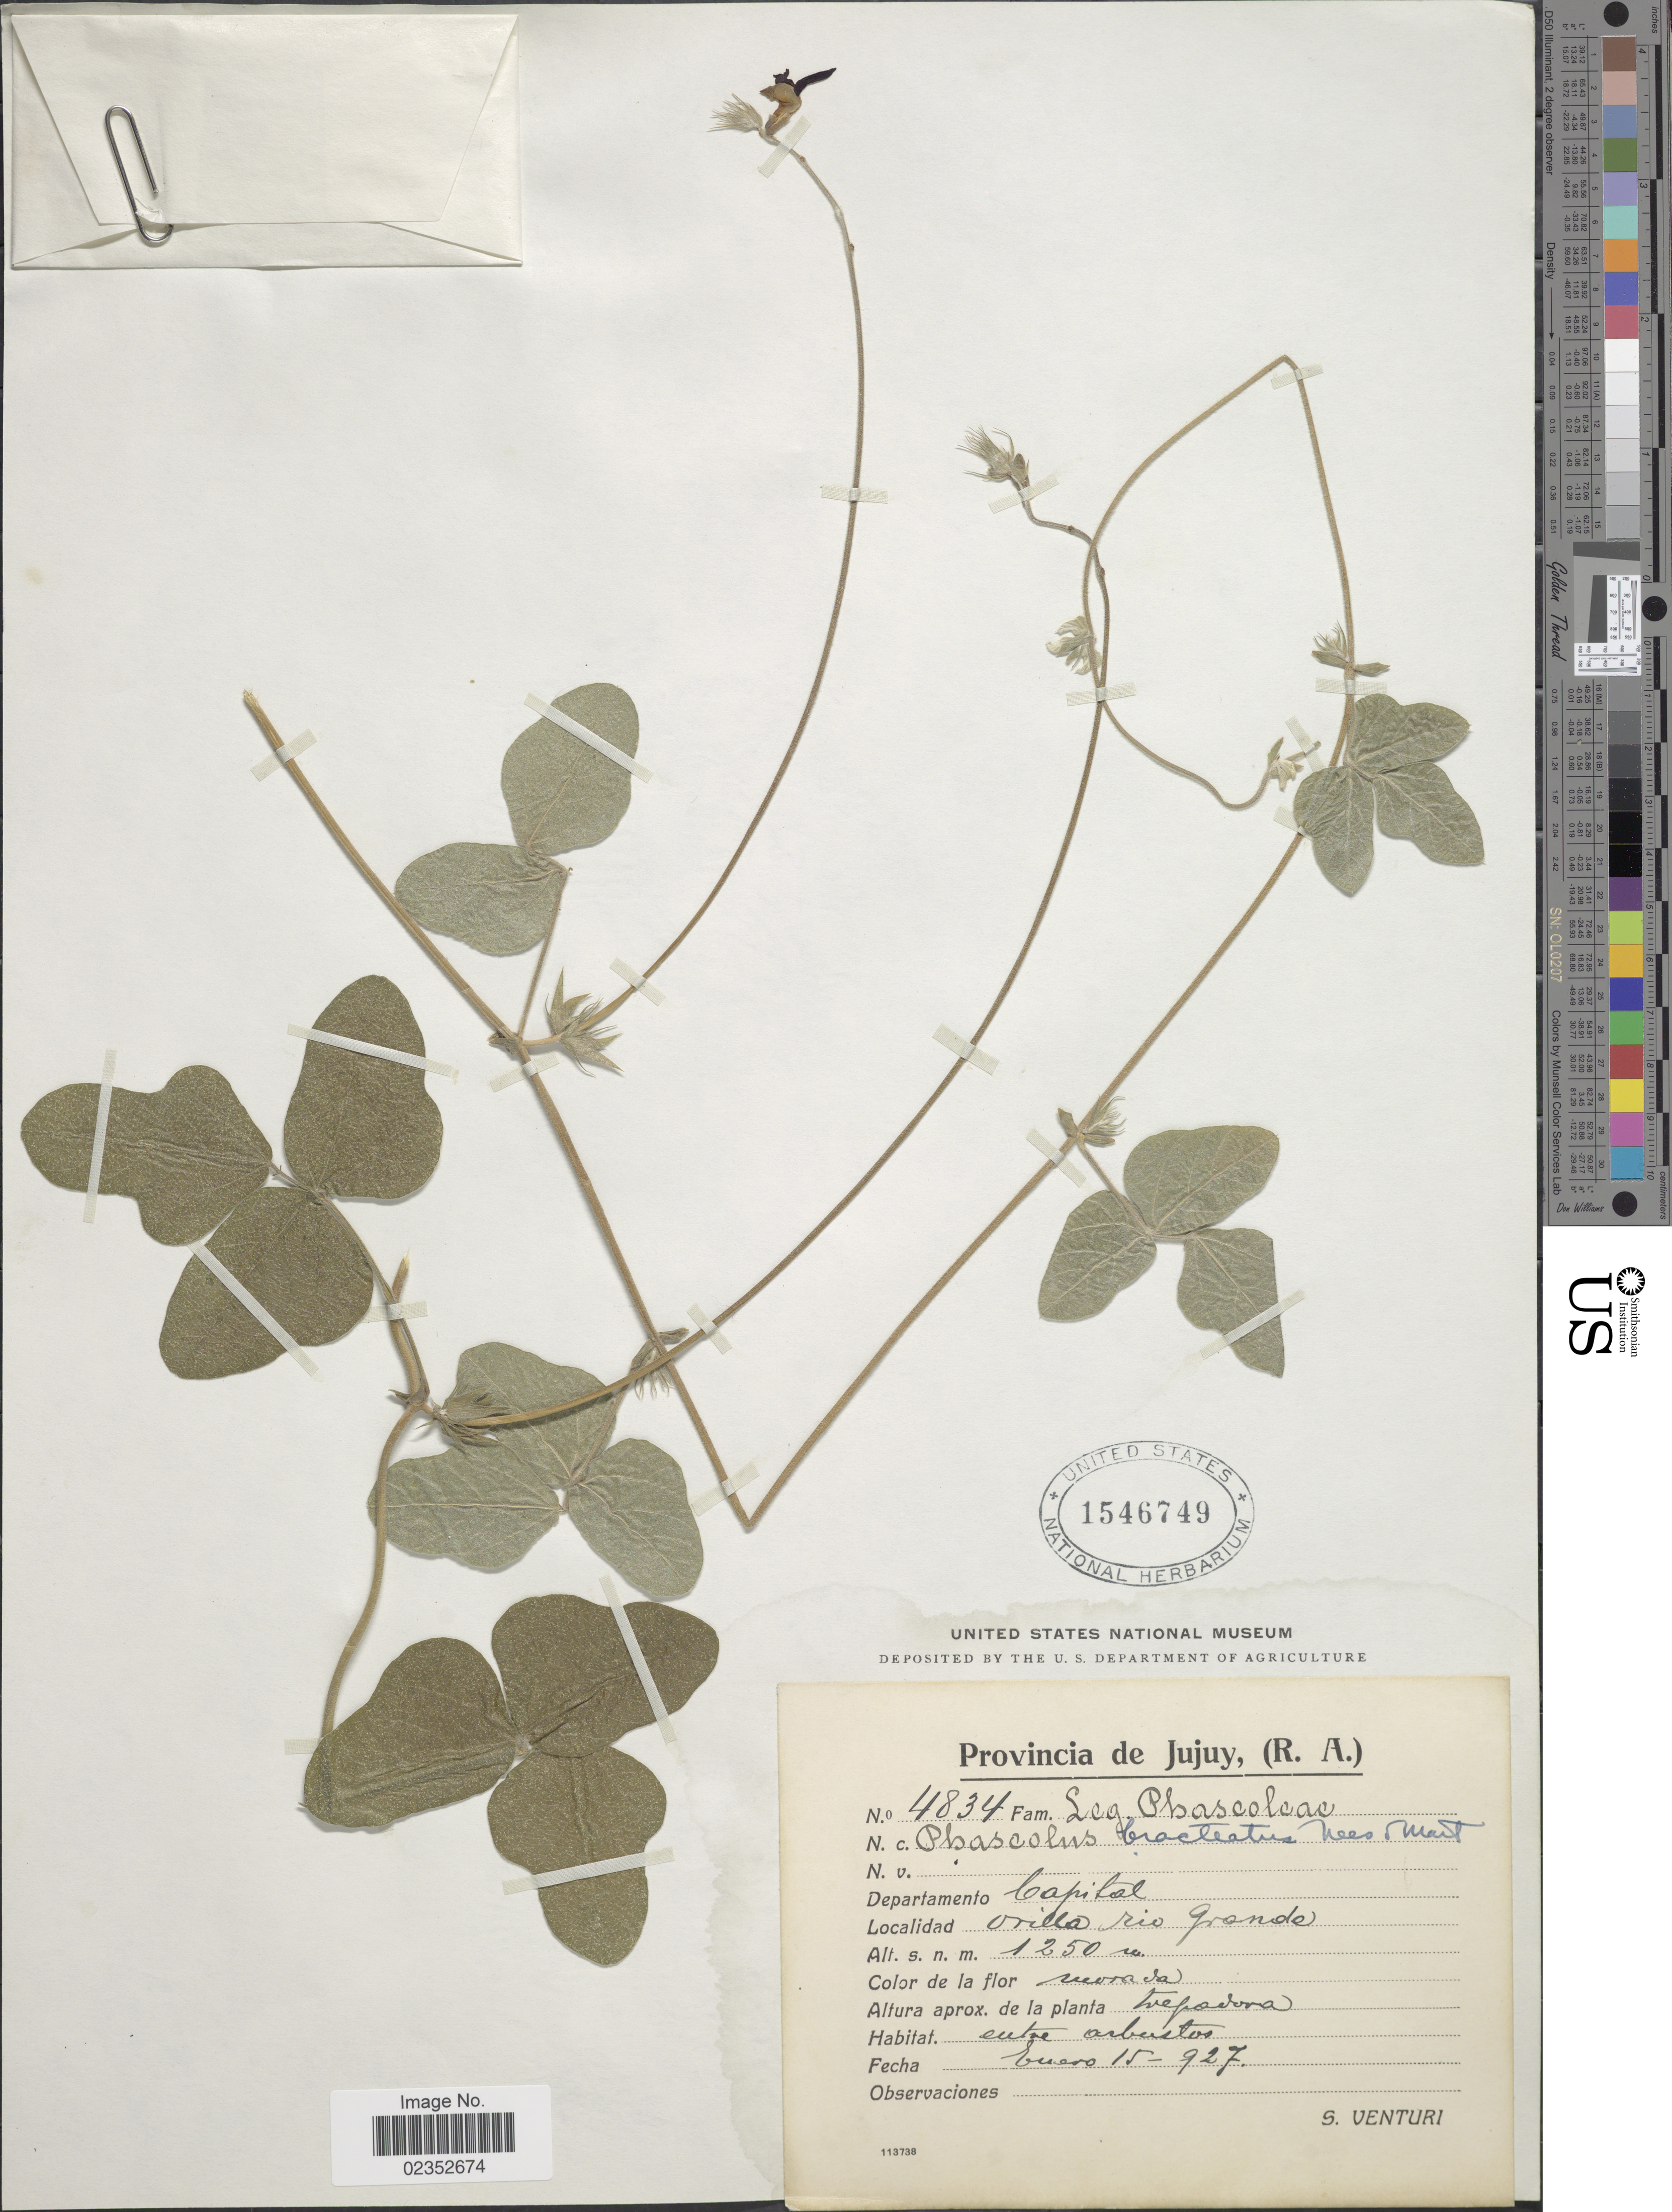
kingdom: Plantae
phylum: Tracheophyta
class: Magnoliopsida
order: Fabales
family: Fabaceae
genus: Macroptilium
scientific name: Macroptilium bracteatum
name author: (Nees & Mart.) Maréchal & Baudet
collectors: S. Venturi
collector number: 4834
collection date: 1927-01-15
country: Argentina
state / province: Jujuy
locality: Provincia de Jujuy, (R.A.), departamento Capital, orilla rio grande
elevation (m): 1250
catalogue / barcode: US 1546749